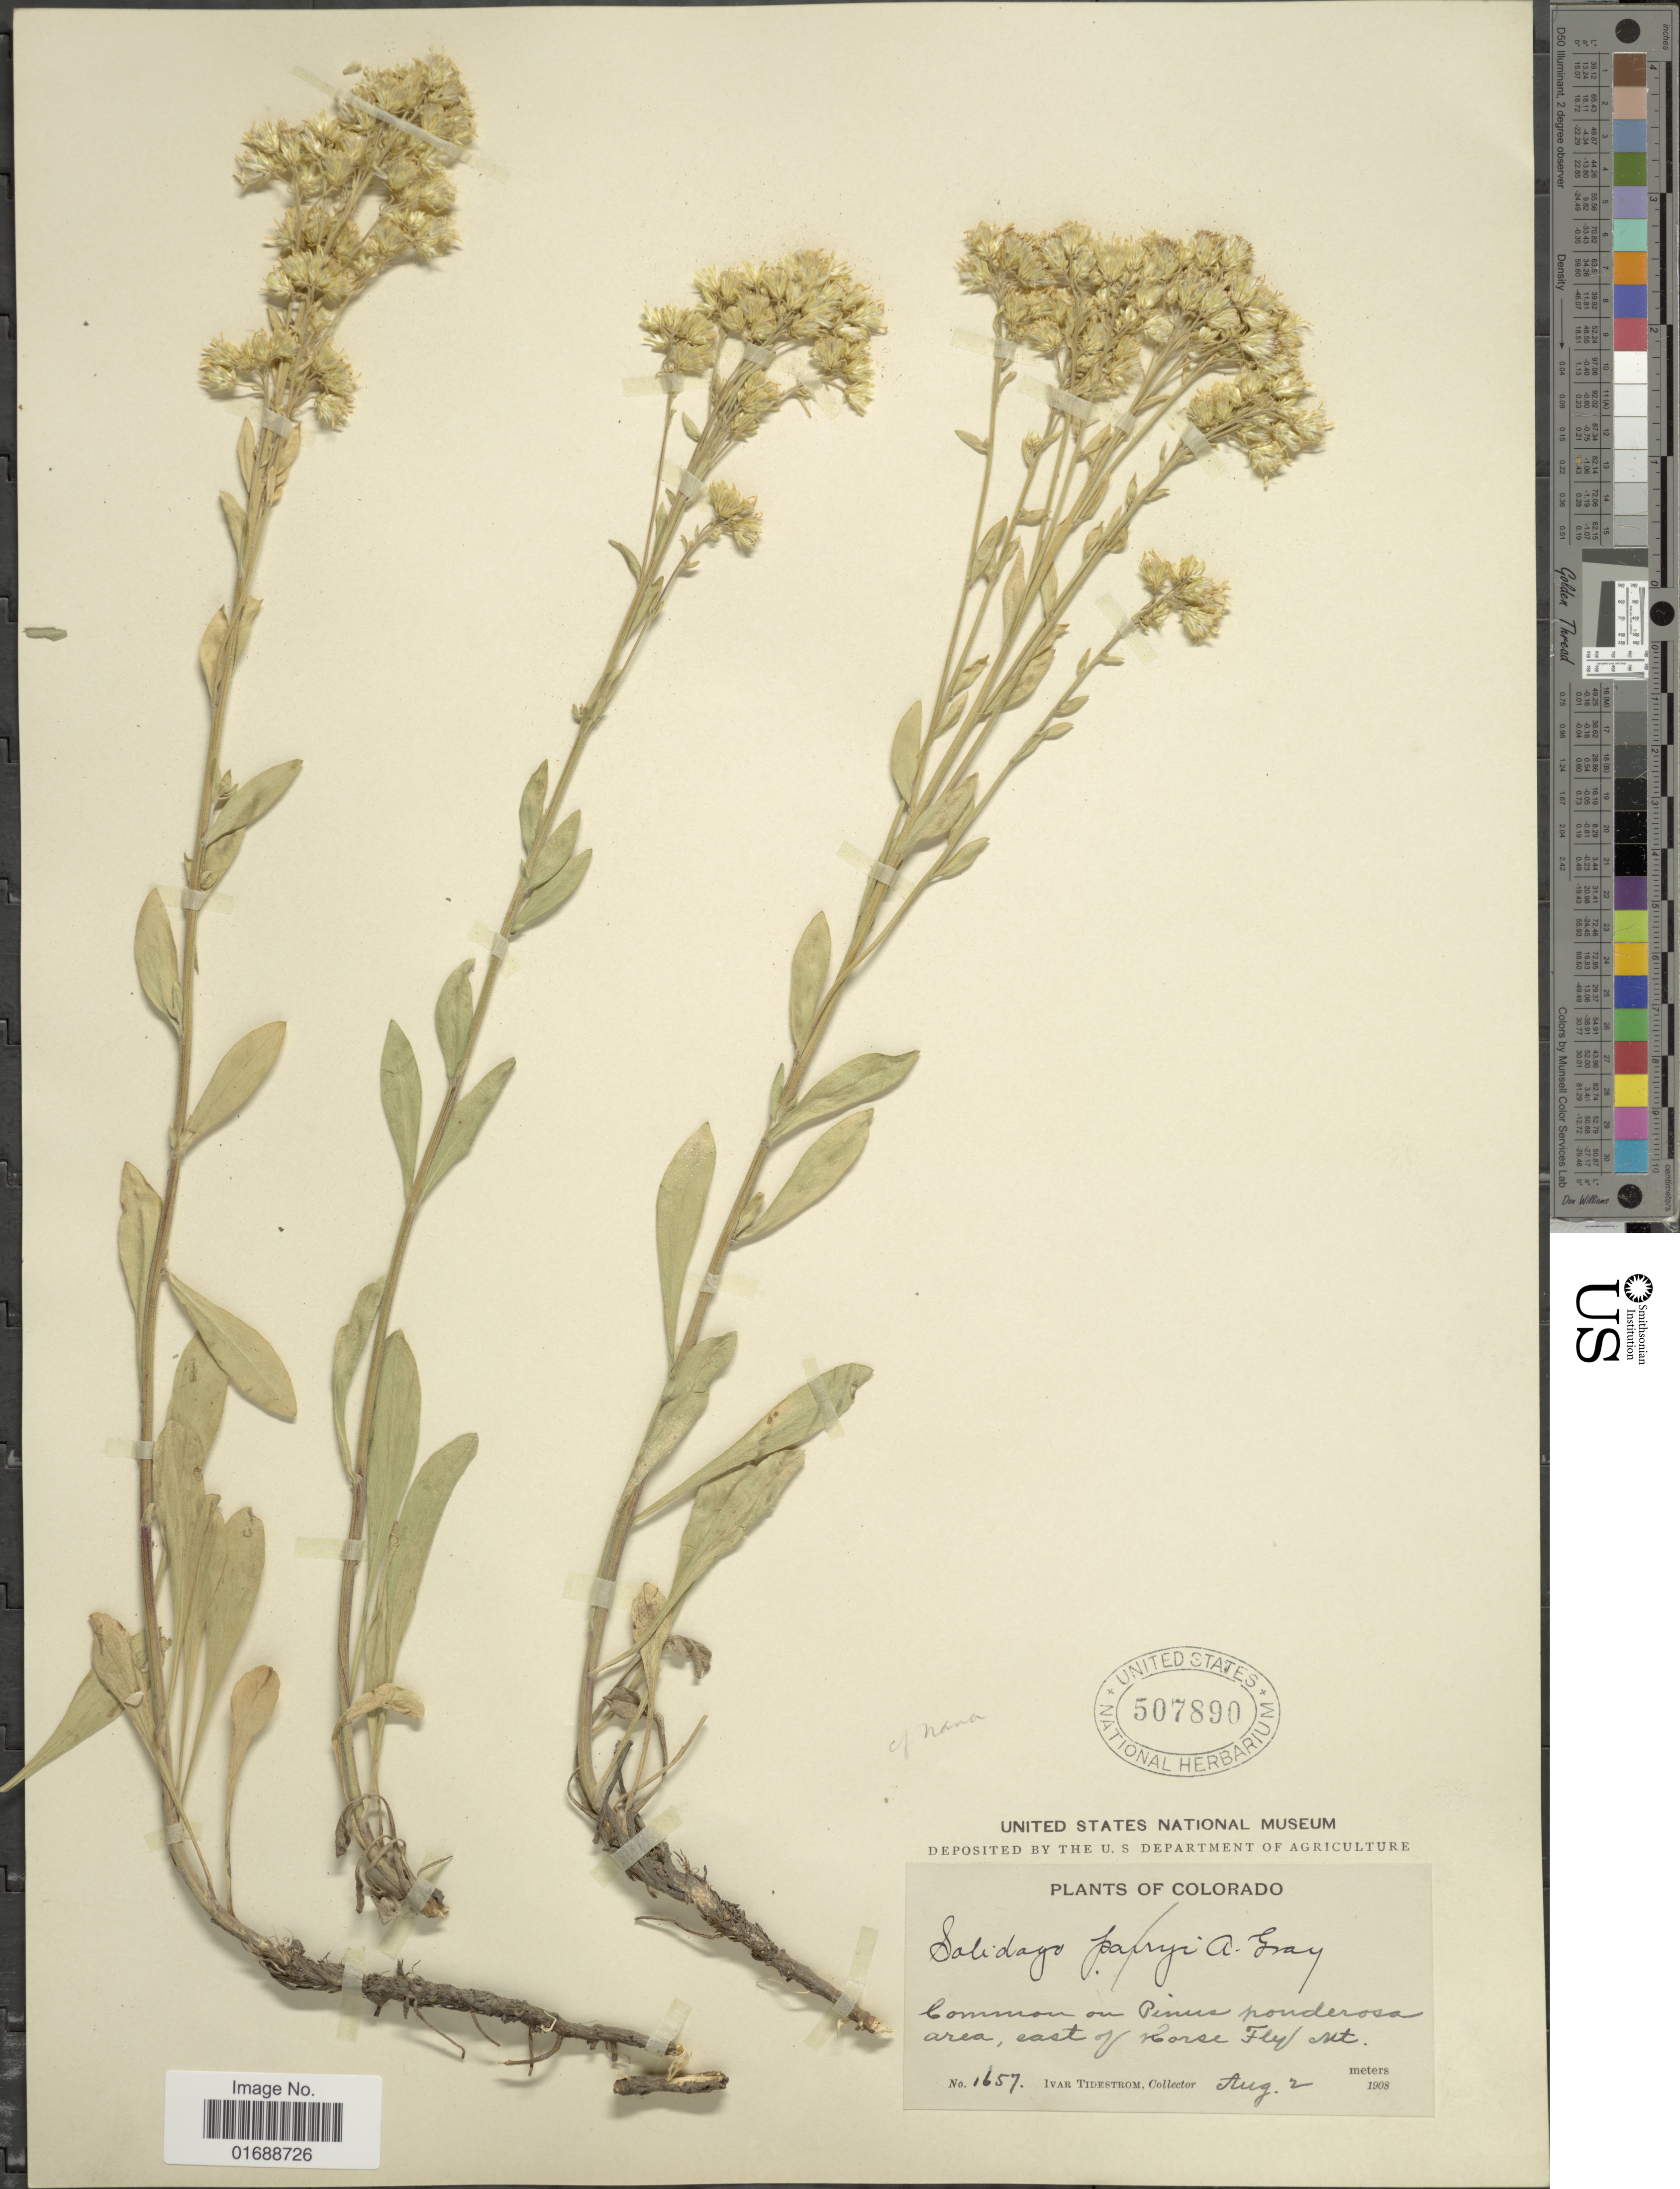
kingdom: Plantae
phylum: Tracheophyta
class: Magnoliopsida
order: Asterales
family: Asteraceae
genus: Solidago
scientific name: Solidago nana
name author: Nutt.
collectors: I. F. Tidestrom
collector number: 1657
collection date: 1908-08-02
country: United States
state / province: Colorado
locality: Common in Pinus ponderosa area, east of Horse Fly Mt.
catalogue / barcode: US 507890